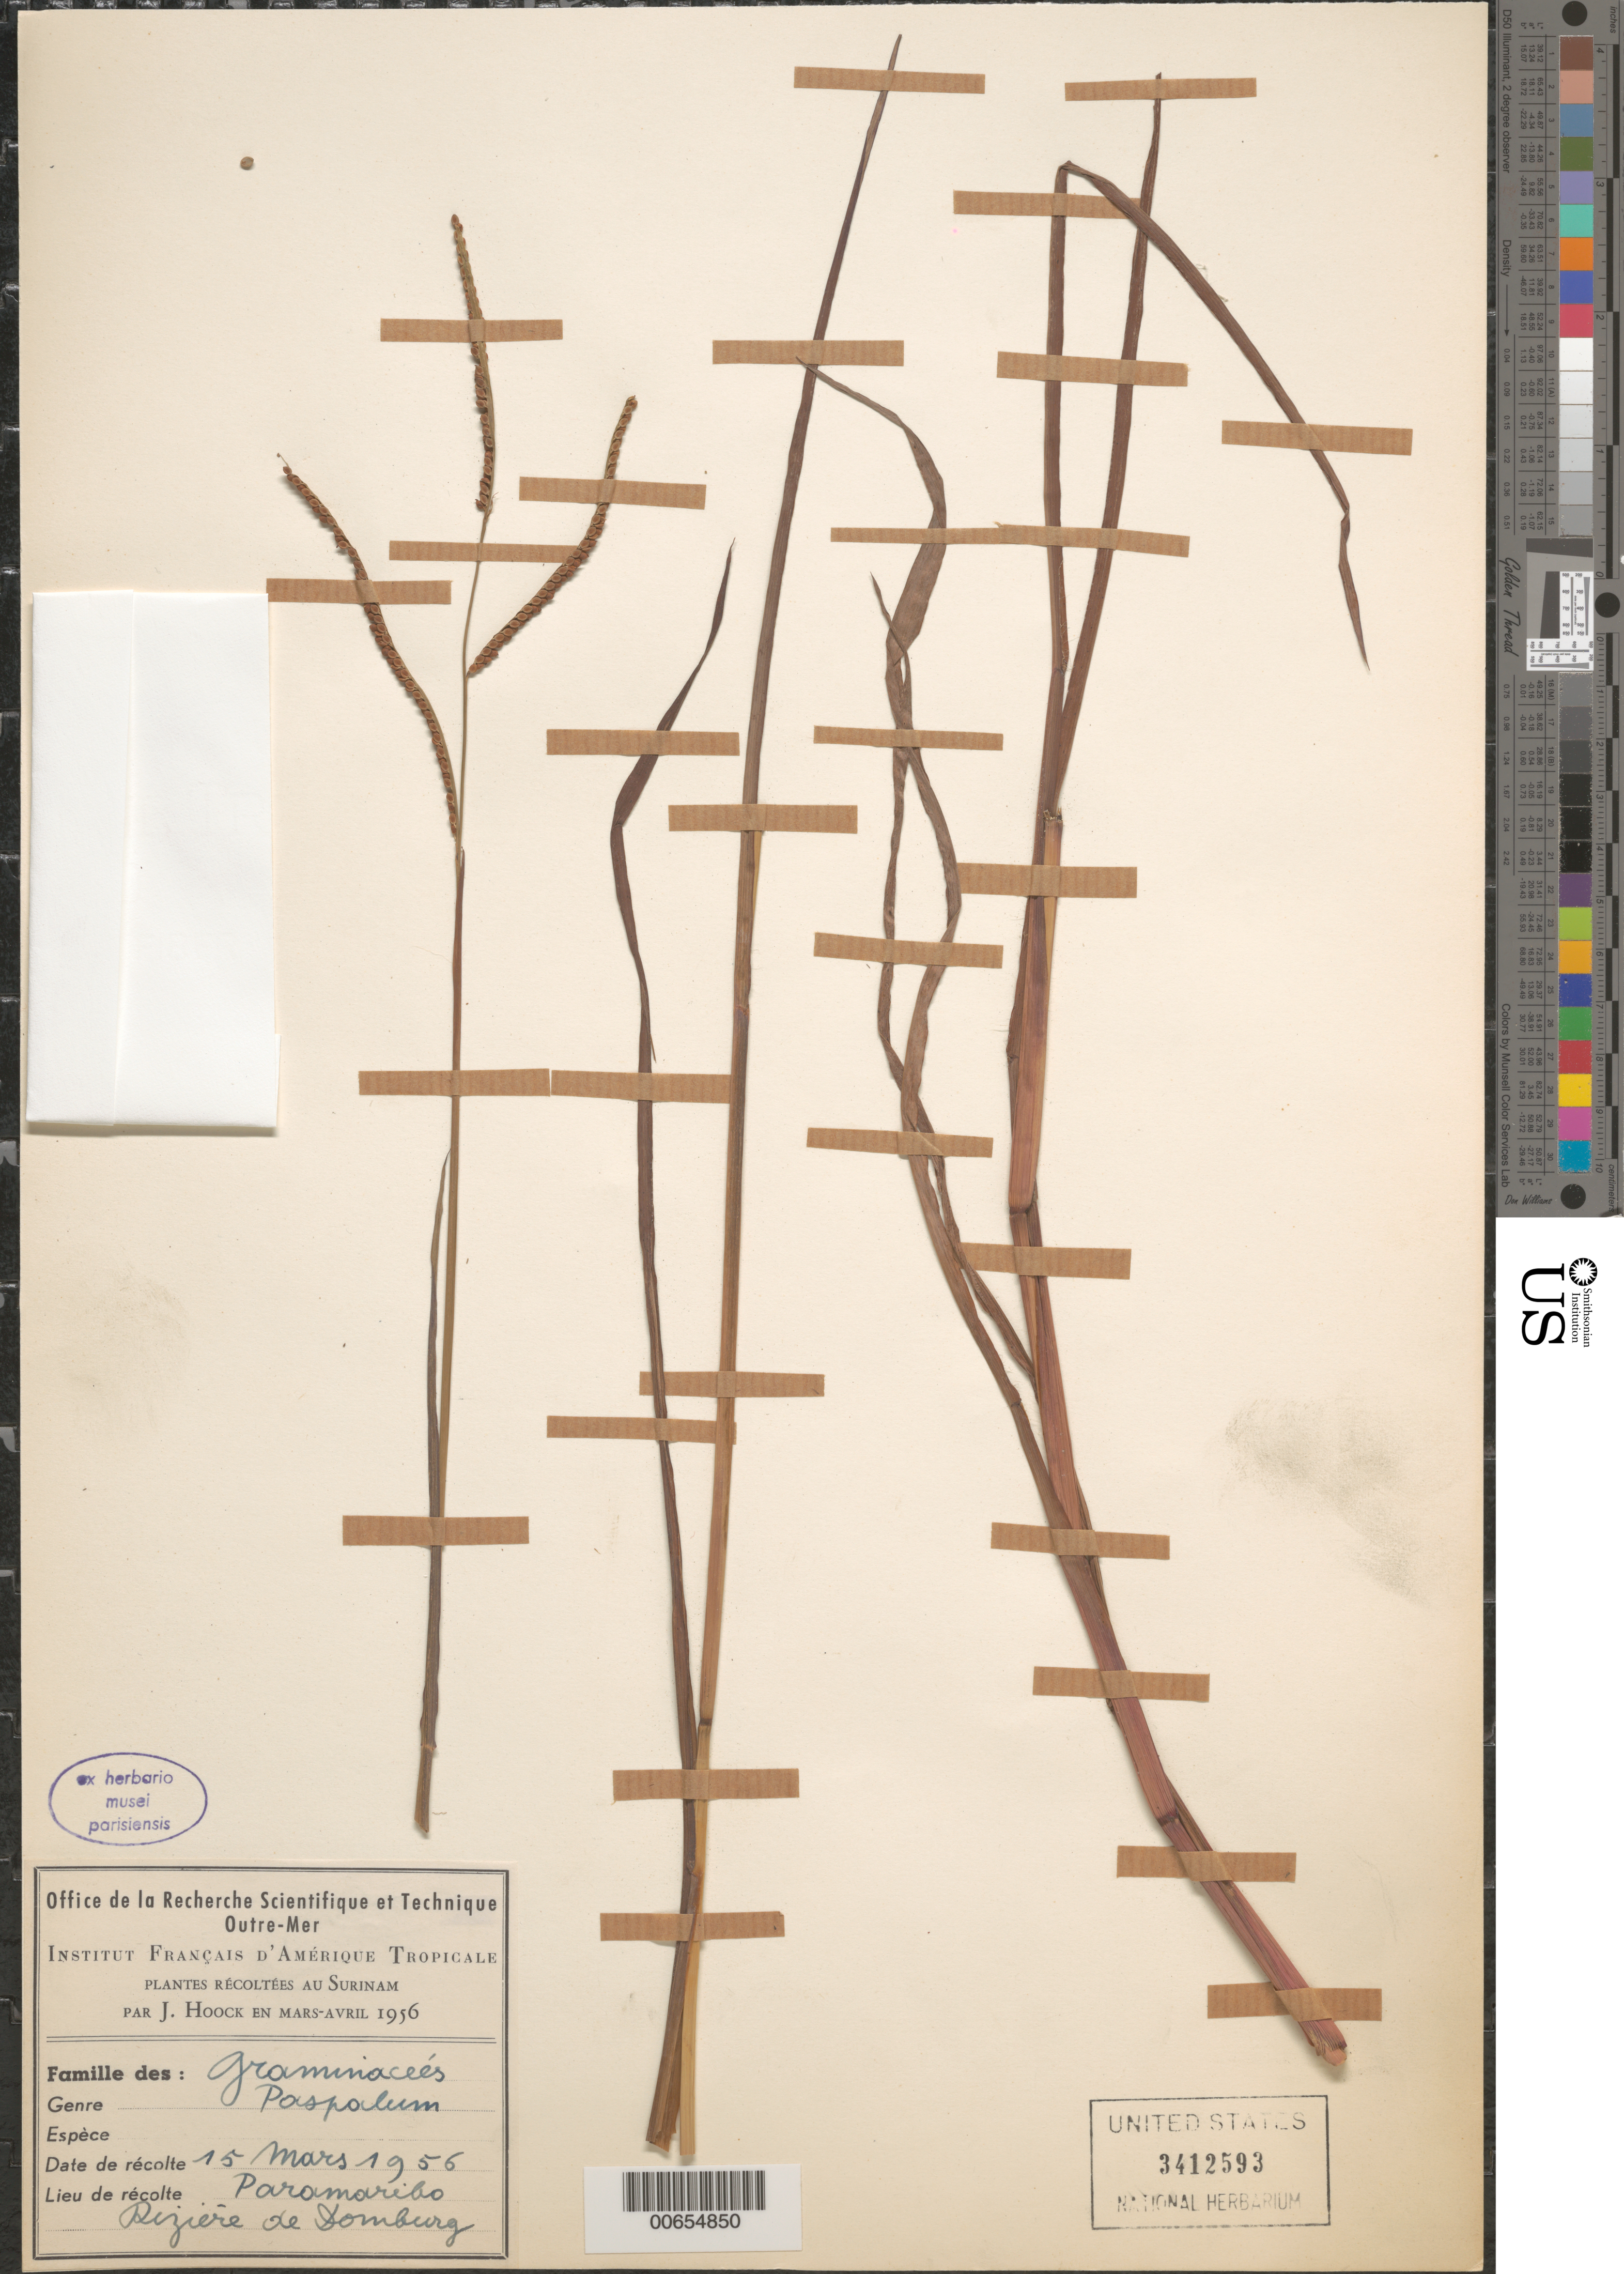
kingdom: Plantae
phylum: Tracheophyta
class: Liliopsida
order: Poales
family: Poaceae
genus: Paspalum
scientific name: Paspalum sp.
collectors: J. Hoock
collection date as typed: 15-Mar-56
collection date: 1956-03-15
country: Suriname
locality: Paramaribo, Route de Domburg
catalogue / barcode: US 3412593